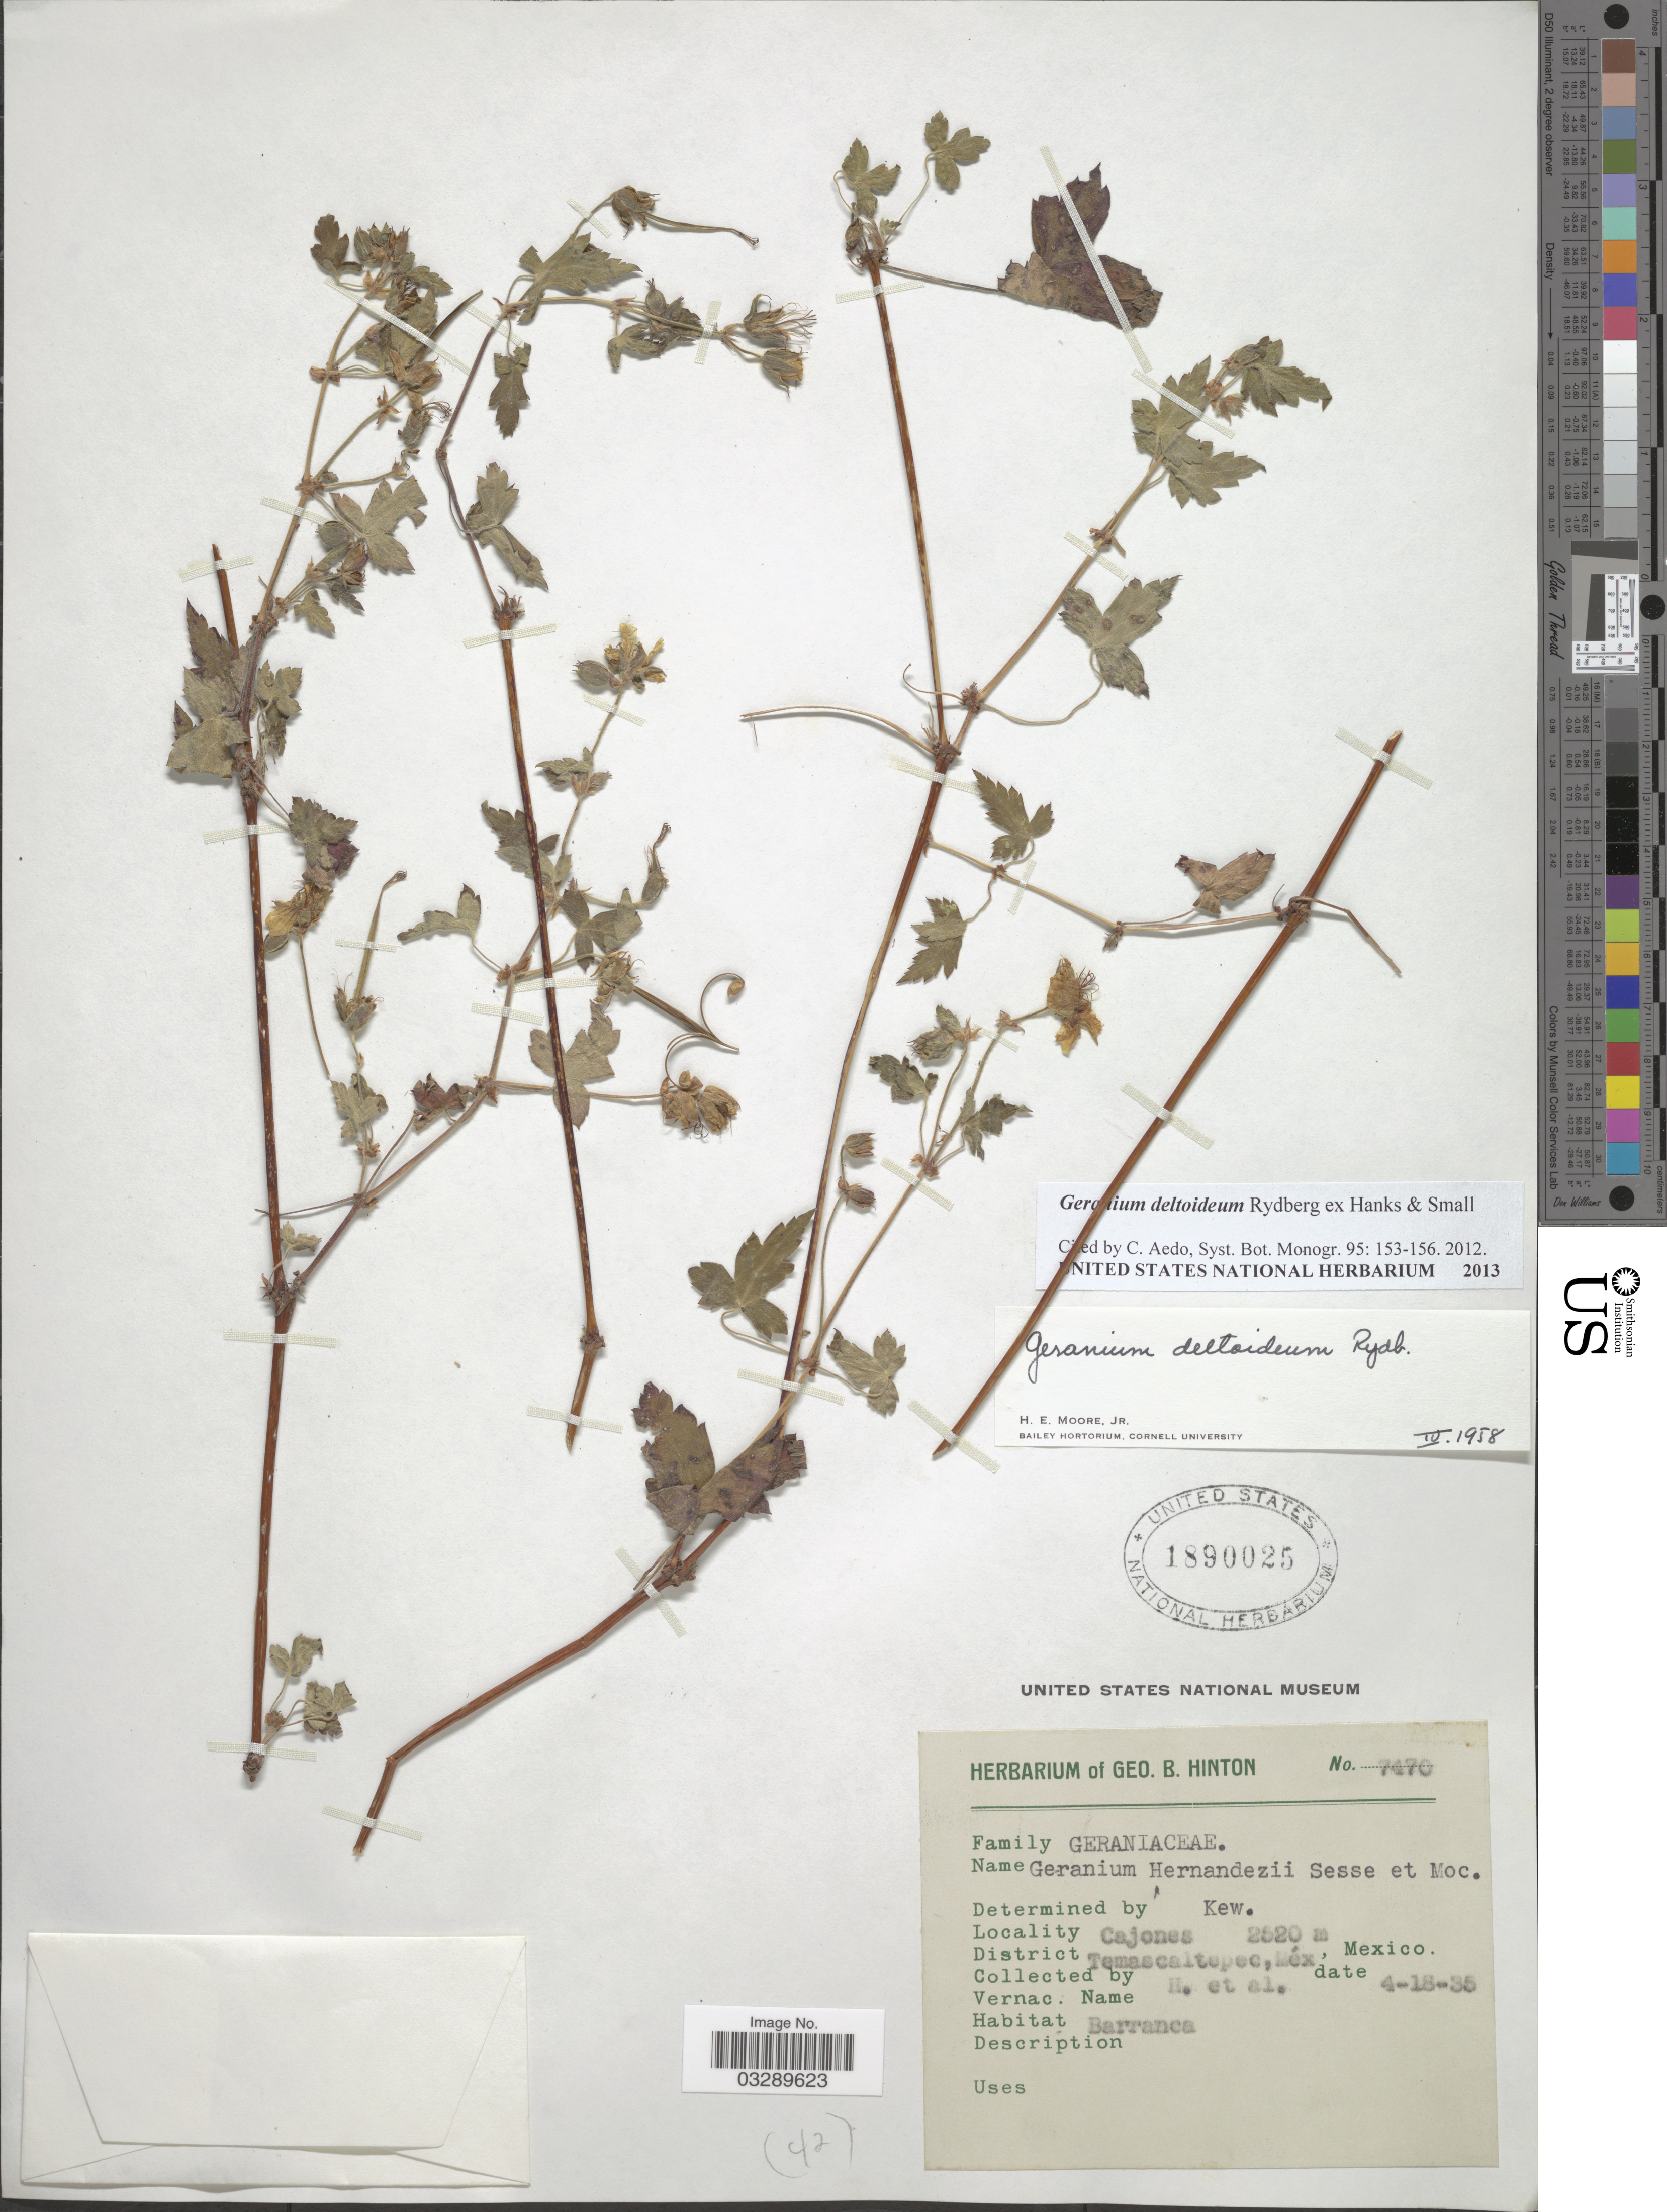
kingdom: Plantae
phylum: Tracheophyta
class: Magnoliopsida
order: Geraniales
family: Geraniaceae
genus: Geranium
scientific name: Geranium deltoideum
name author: Rydb.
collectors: G. B. Hinton & et al.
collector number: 7470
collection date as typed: Transcribed d/m/y: 18/4/35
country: Mexico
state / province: México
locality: Cajones, District Temascaltepec.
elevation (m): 2520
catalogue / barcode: US 1890025